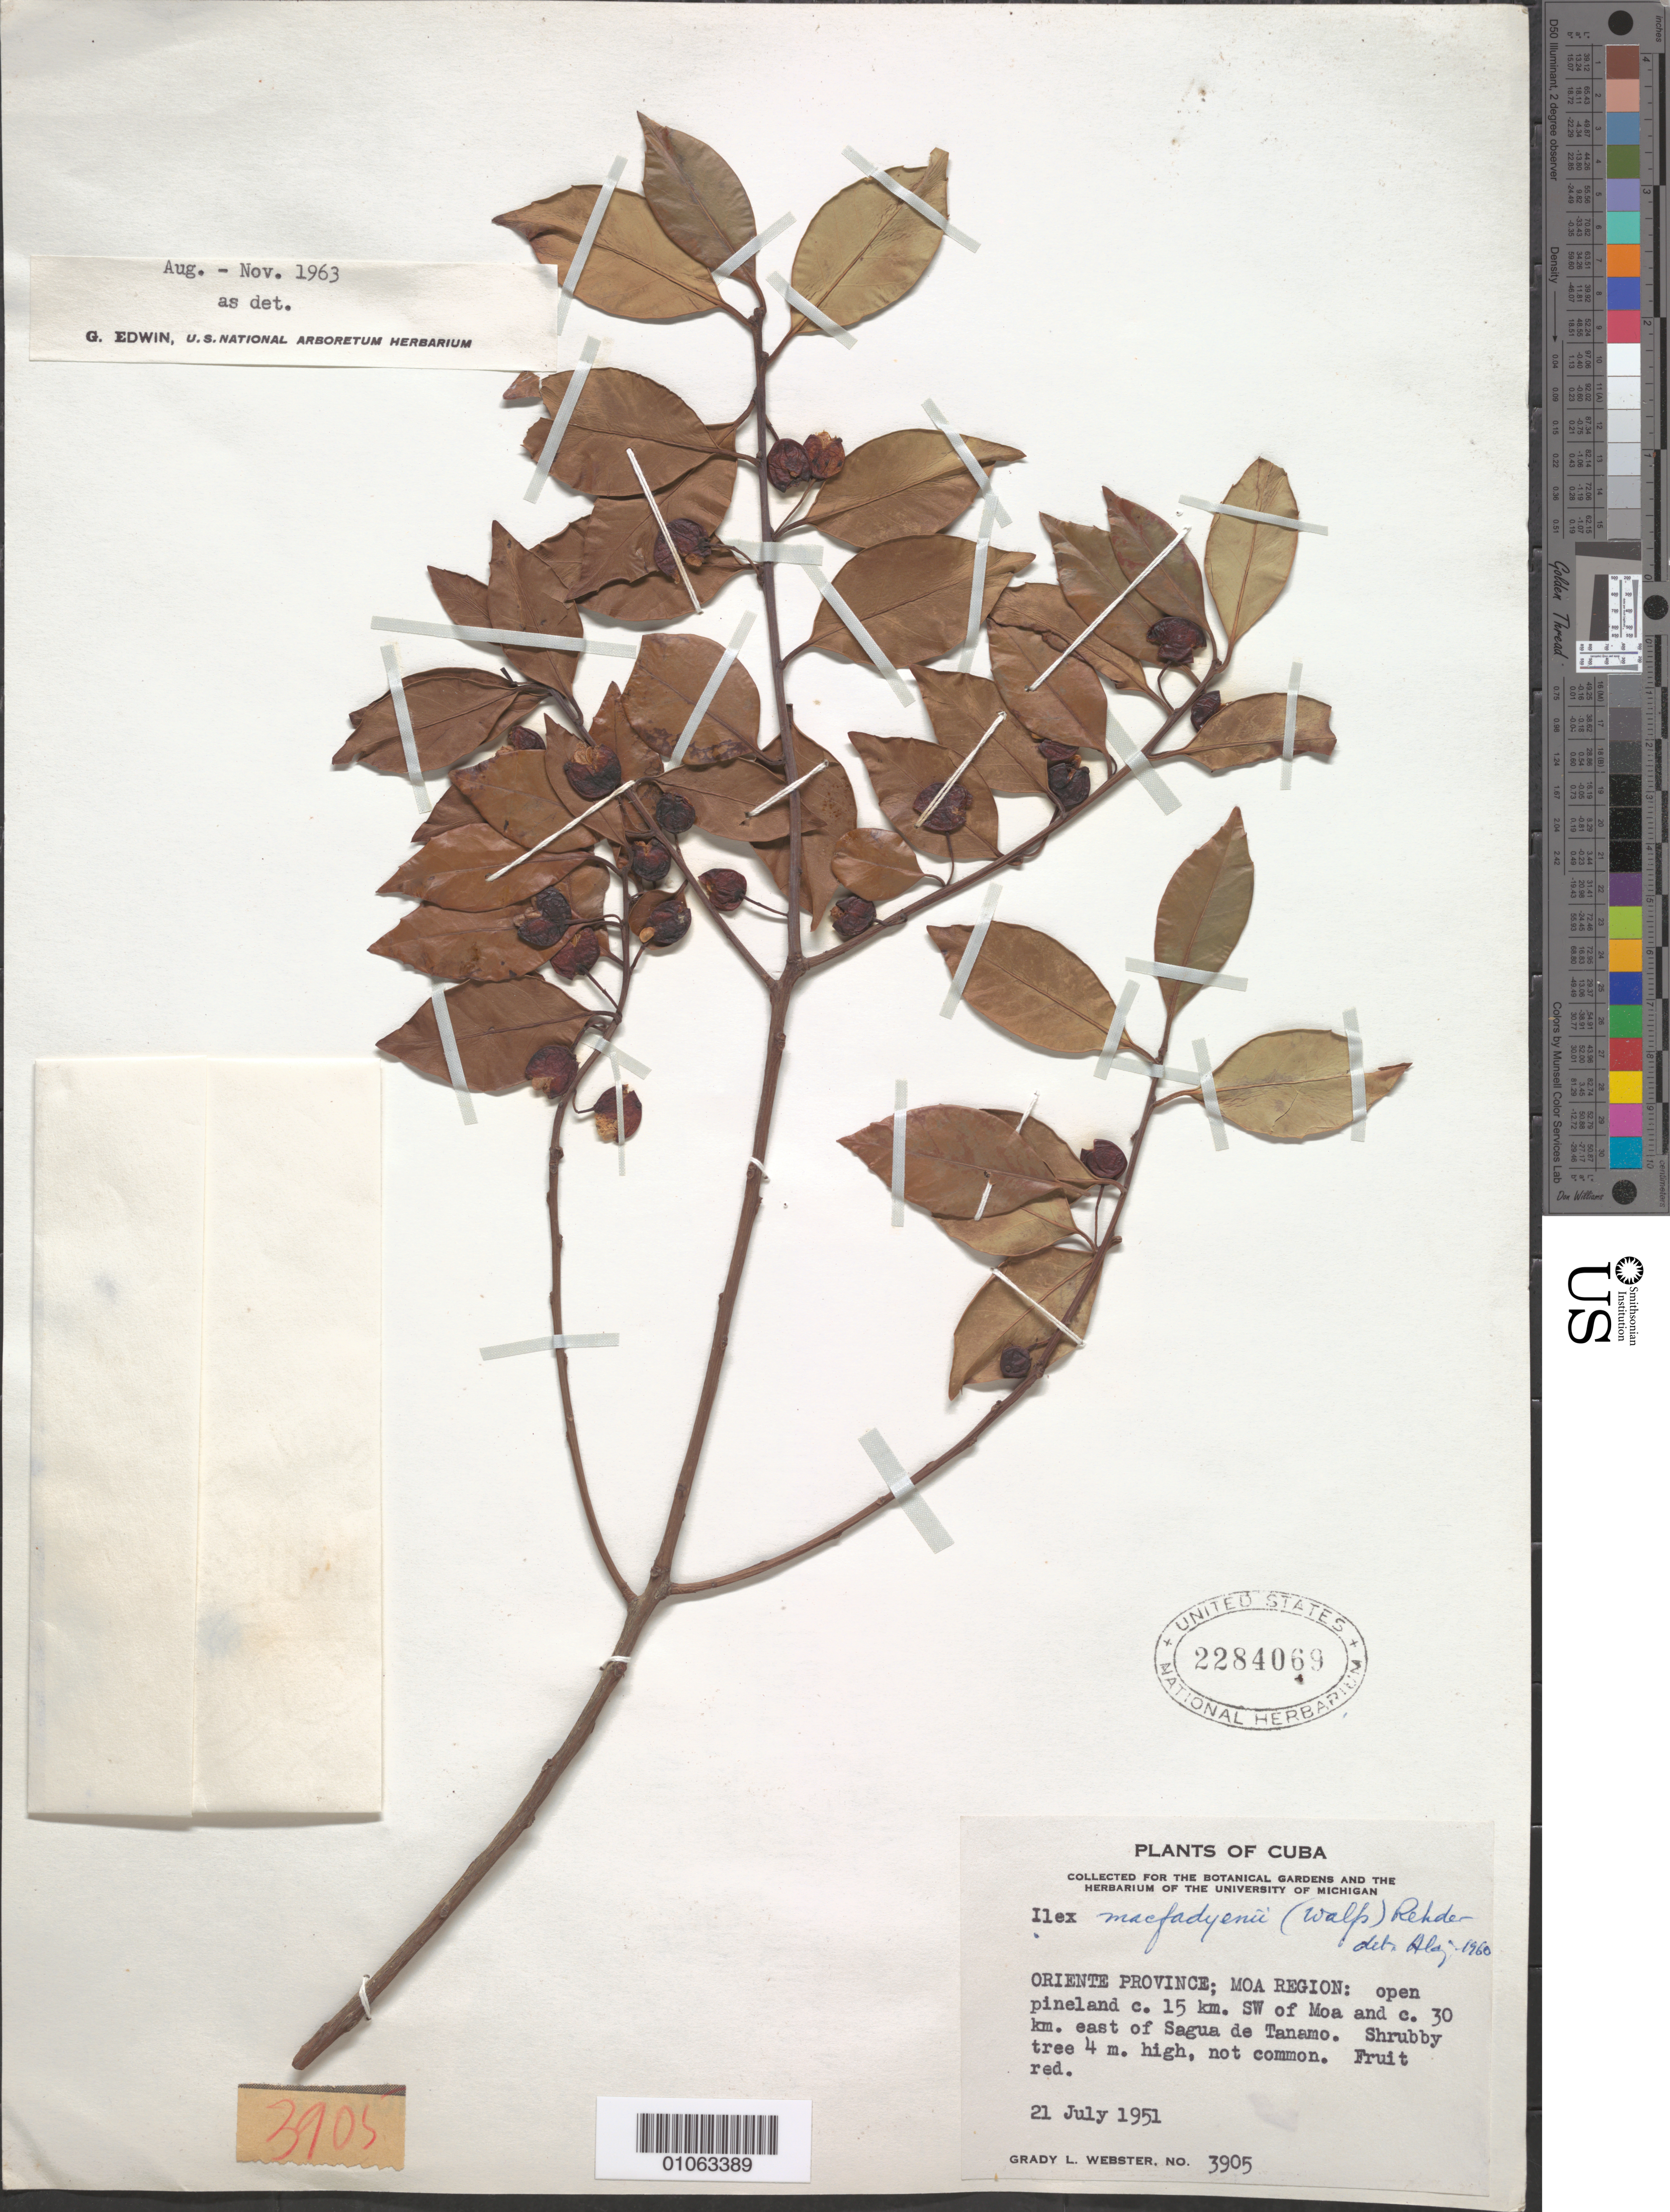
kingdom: Plantae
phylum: Tracheophyta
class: Magnoliopsida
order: Aquifoliales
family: Aquifoliaceae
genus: Ilex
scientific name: Ilex macfadyenii var. macfadyenii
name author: (Walp.) Rehder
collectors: G. L. Webster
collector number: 3905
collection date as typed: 21 Jul 1951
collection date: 1951-07-21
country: Cuba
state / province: Holguín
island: Cuba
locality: Moa region: open pineland c 15km S W of Moa [Oriente] and c 30km E of Segua de Tanamo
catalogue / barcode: US 2284069